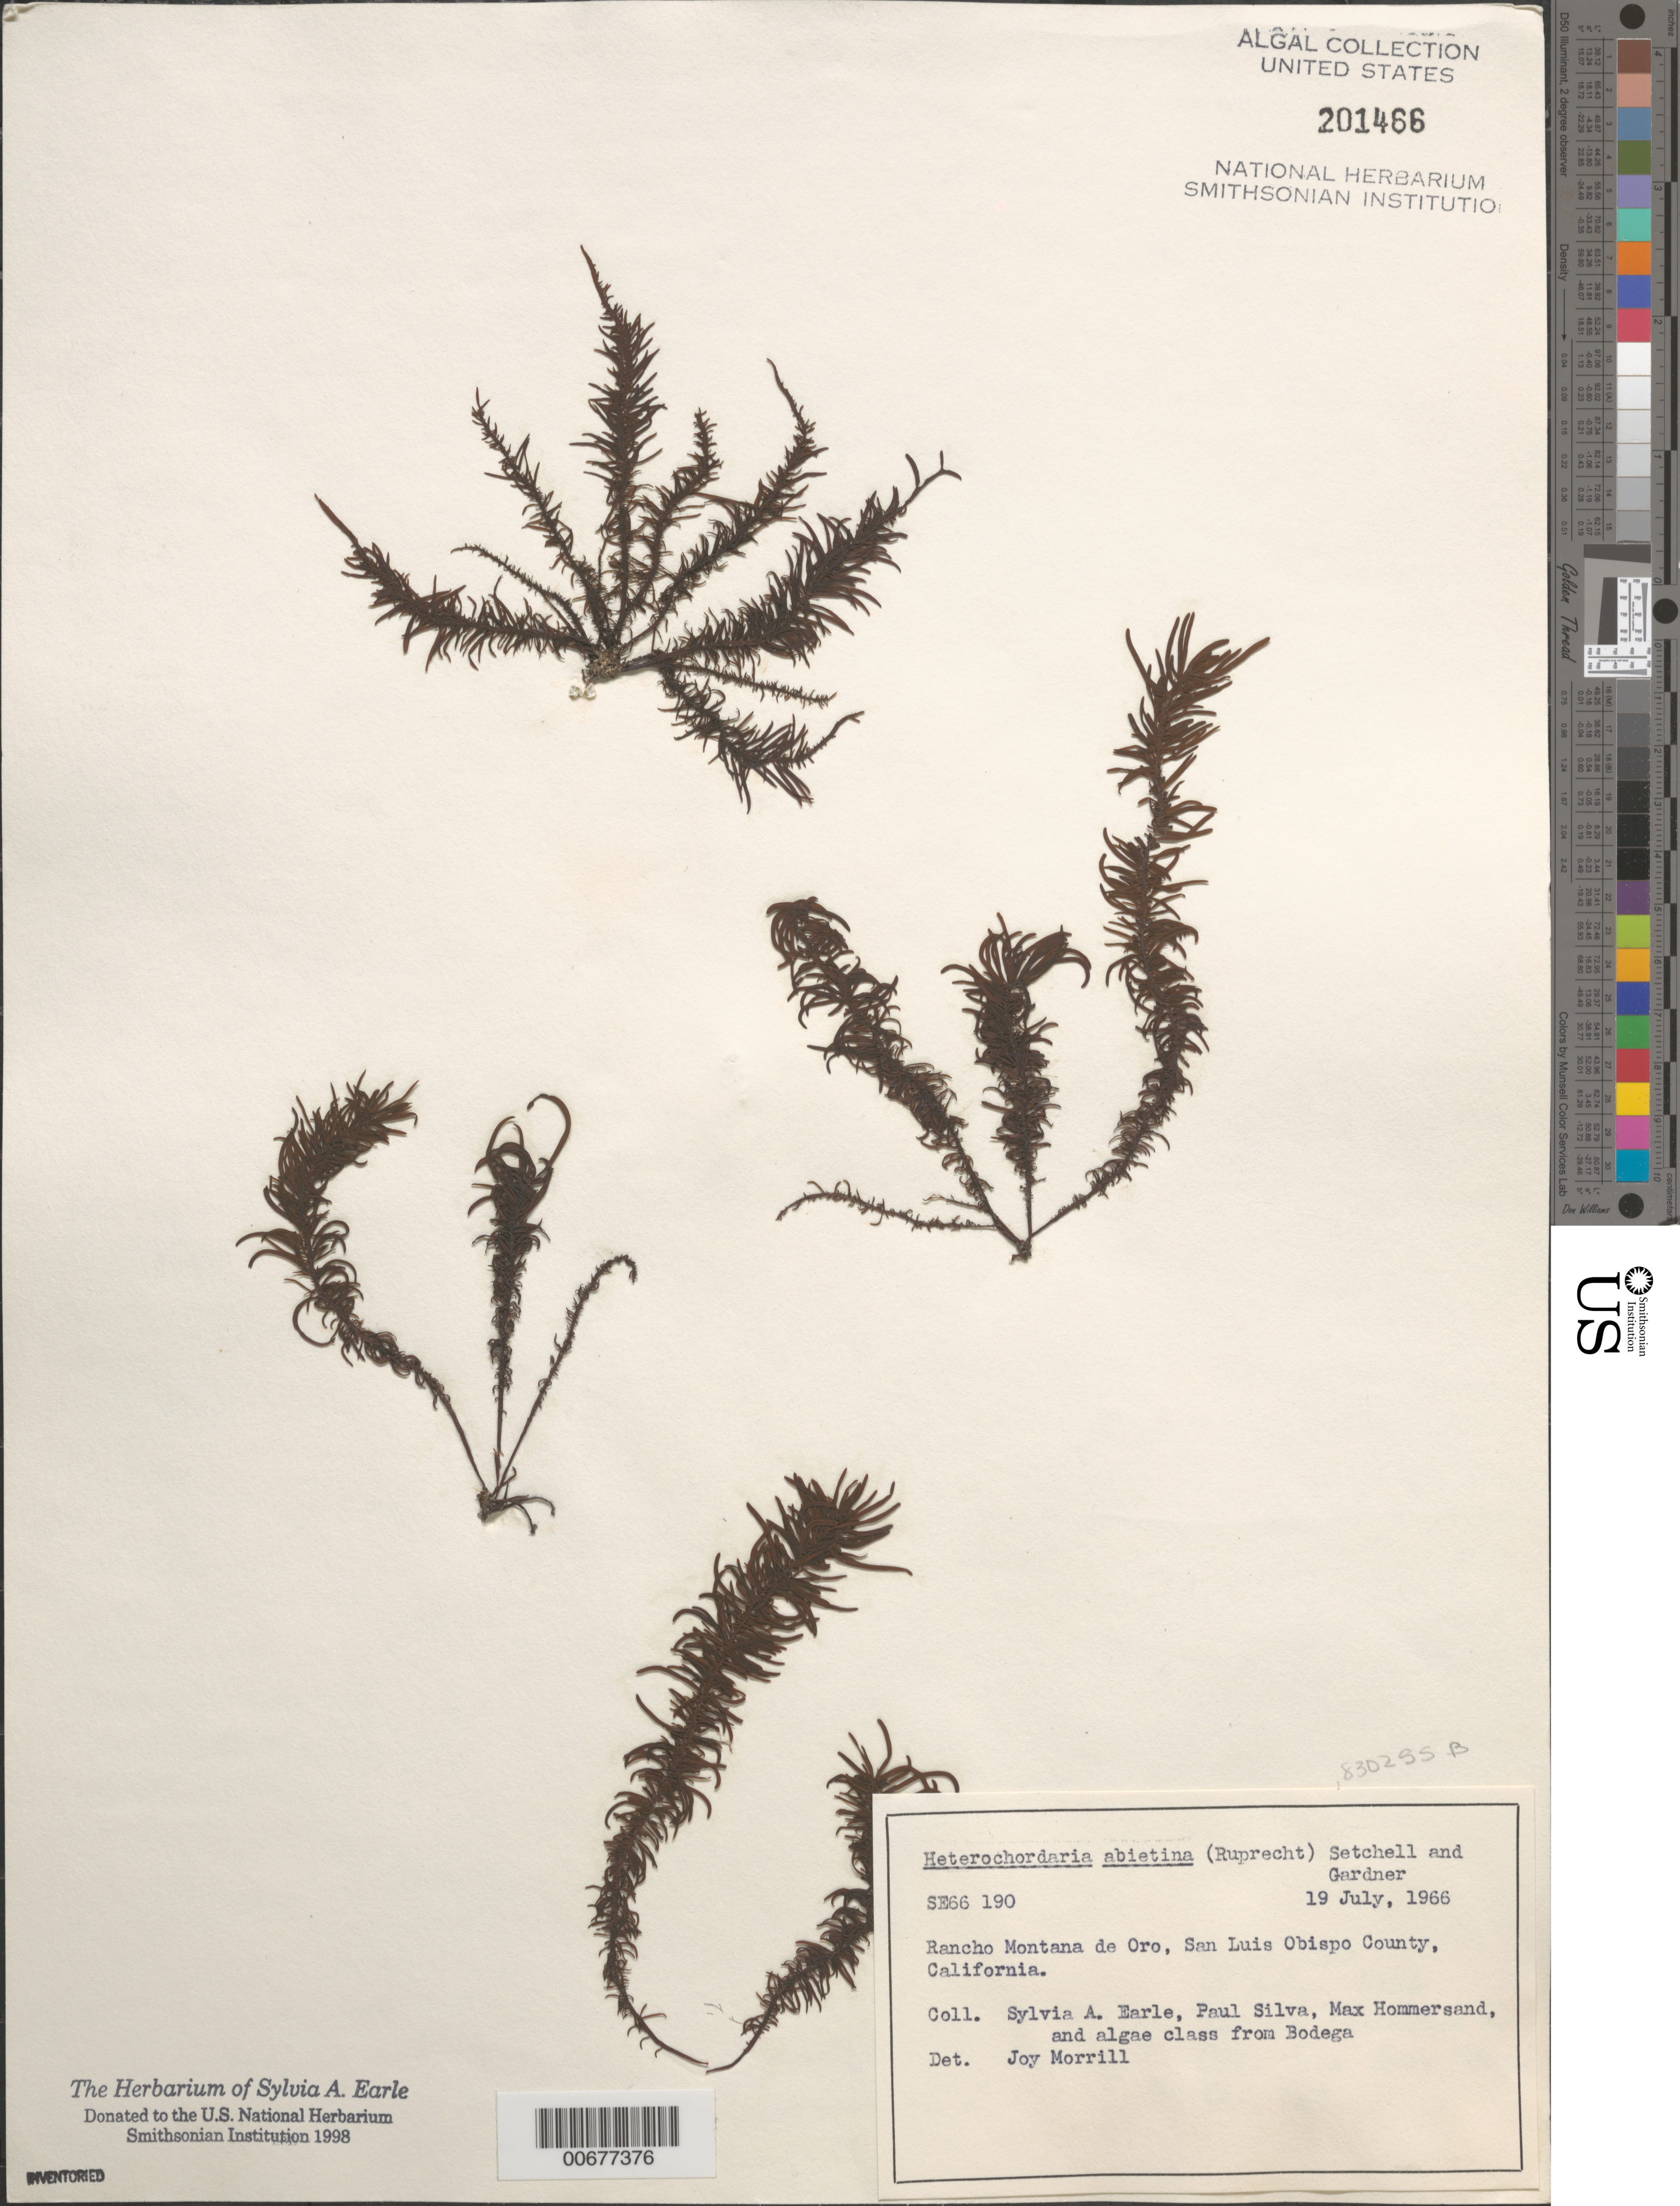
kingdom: Chromista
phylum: Ochrophyta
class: Phaeophyceae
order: Ectocarpales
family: Chordariaceae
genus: Analipus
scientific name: Analipus japonicus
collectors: S. A. Earle, P. C. Silva, M. H. Hommersand & Bodega Algae Class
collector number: SE 66190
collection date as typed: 19 Jul 1966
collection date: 1966-07-19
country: United States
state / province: California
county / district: San Luis Obispo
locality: Rancho Montana de Oro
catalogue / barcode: US 201466